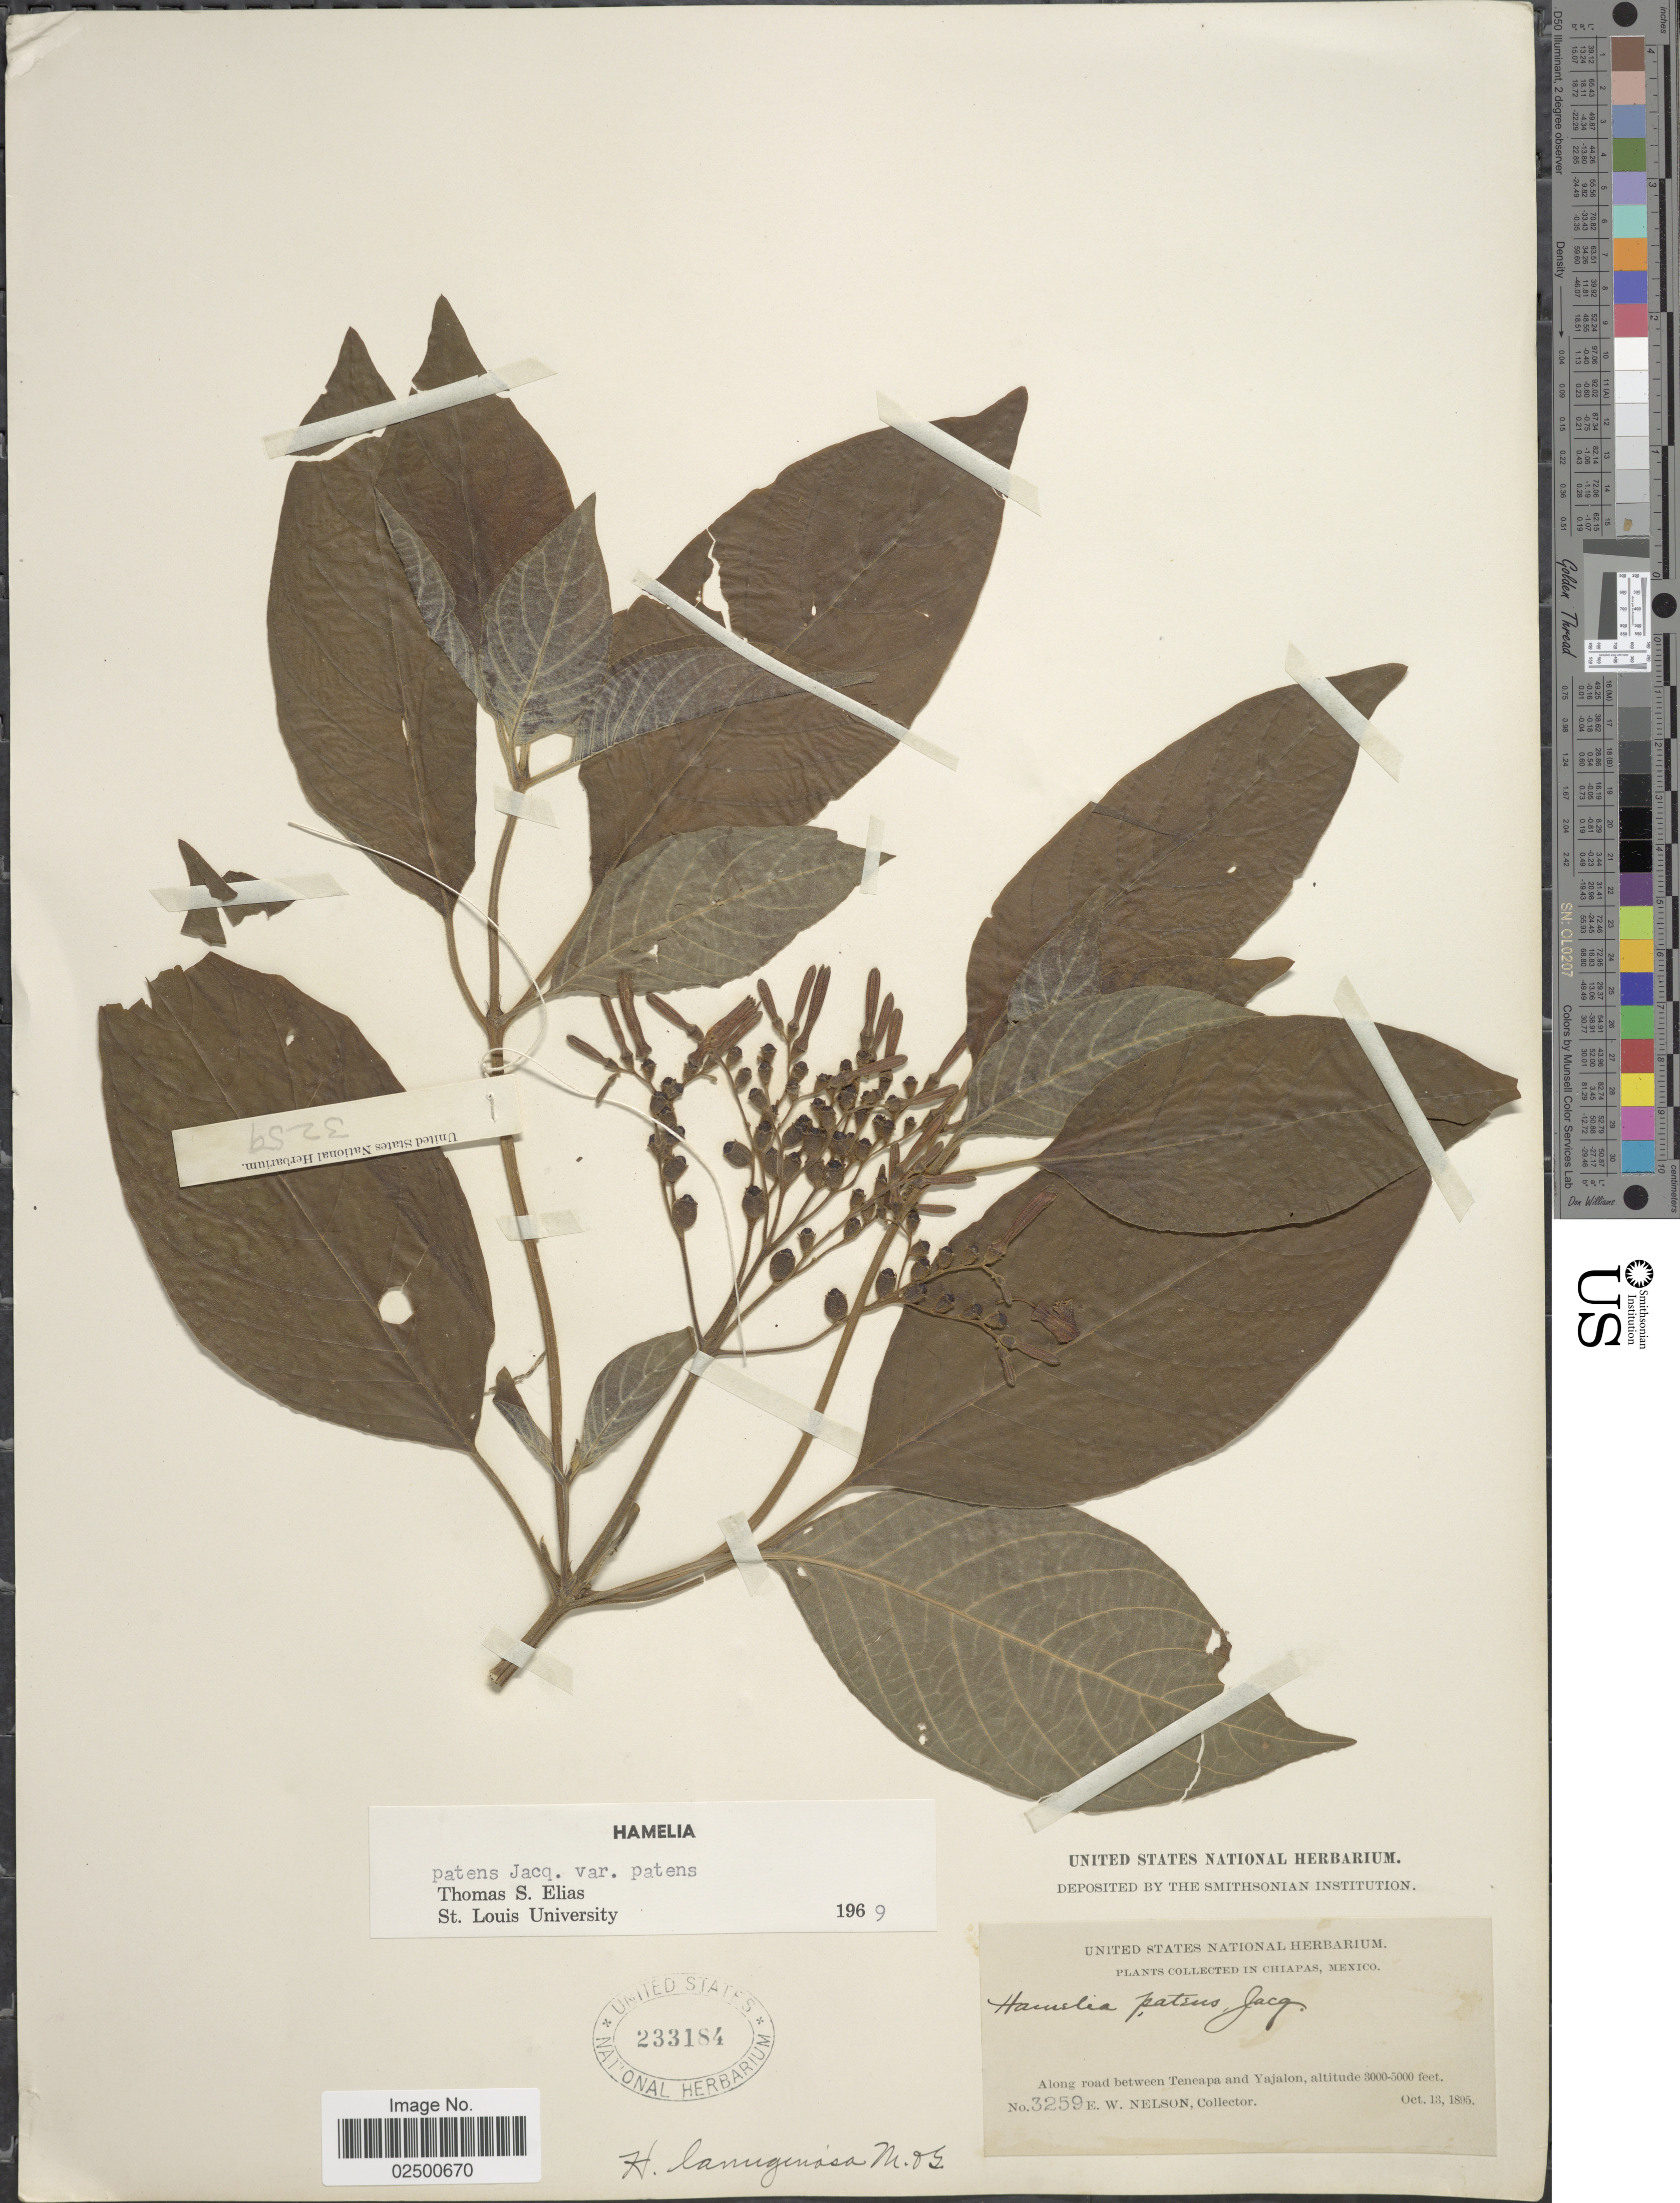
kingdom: Plantae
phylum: Tracheophyta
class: Magnoliopsida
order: Gentianales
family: Rubiaceae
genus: Hamelia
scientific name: Hamelia patens var. patens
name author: Jacq.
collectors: E. W. Nelson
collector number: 3259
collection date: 1895-10-13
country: Mexico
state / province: Chiapas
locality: Along road between Teneapa and Yajalon.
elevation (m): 914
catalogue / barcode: US 233184